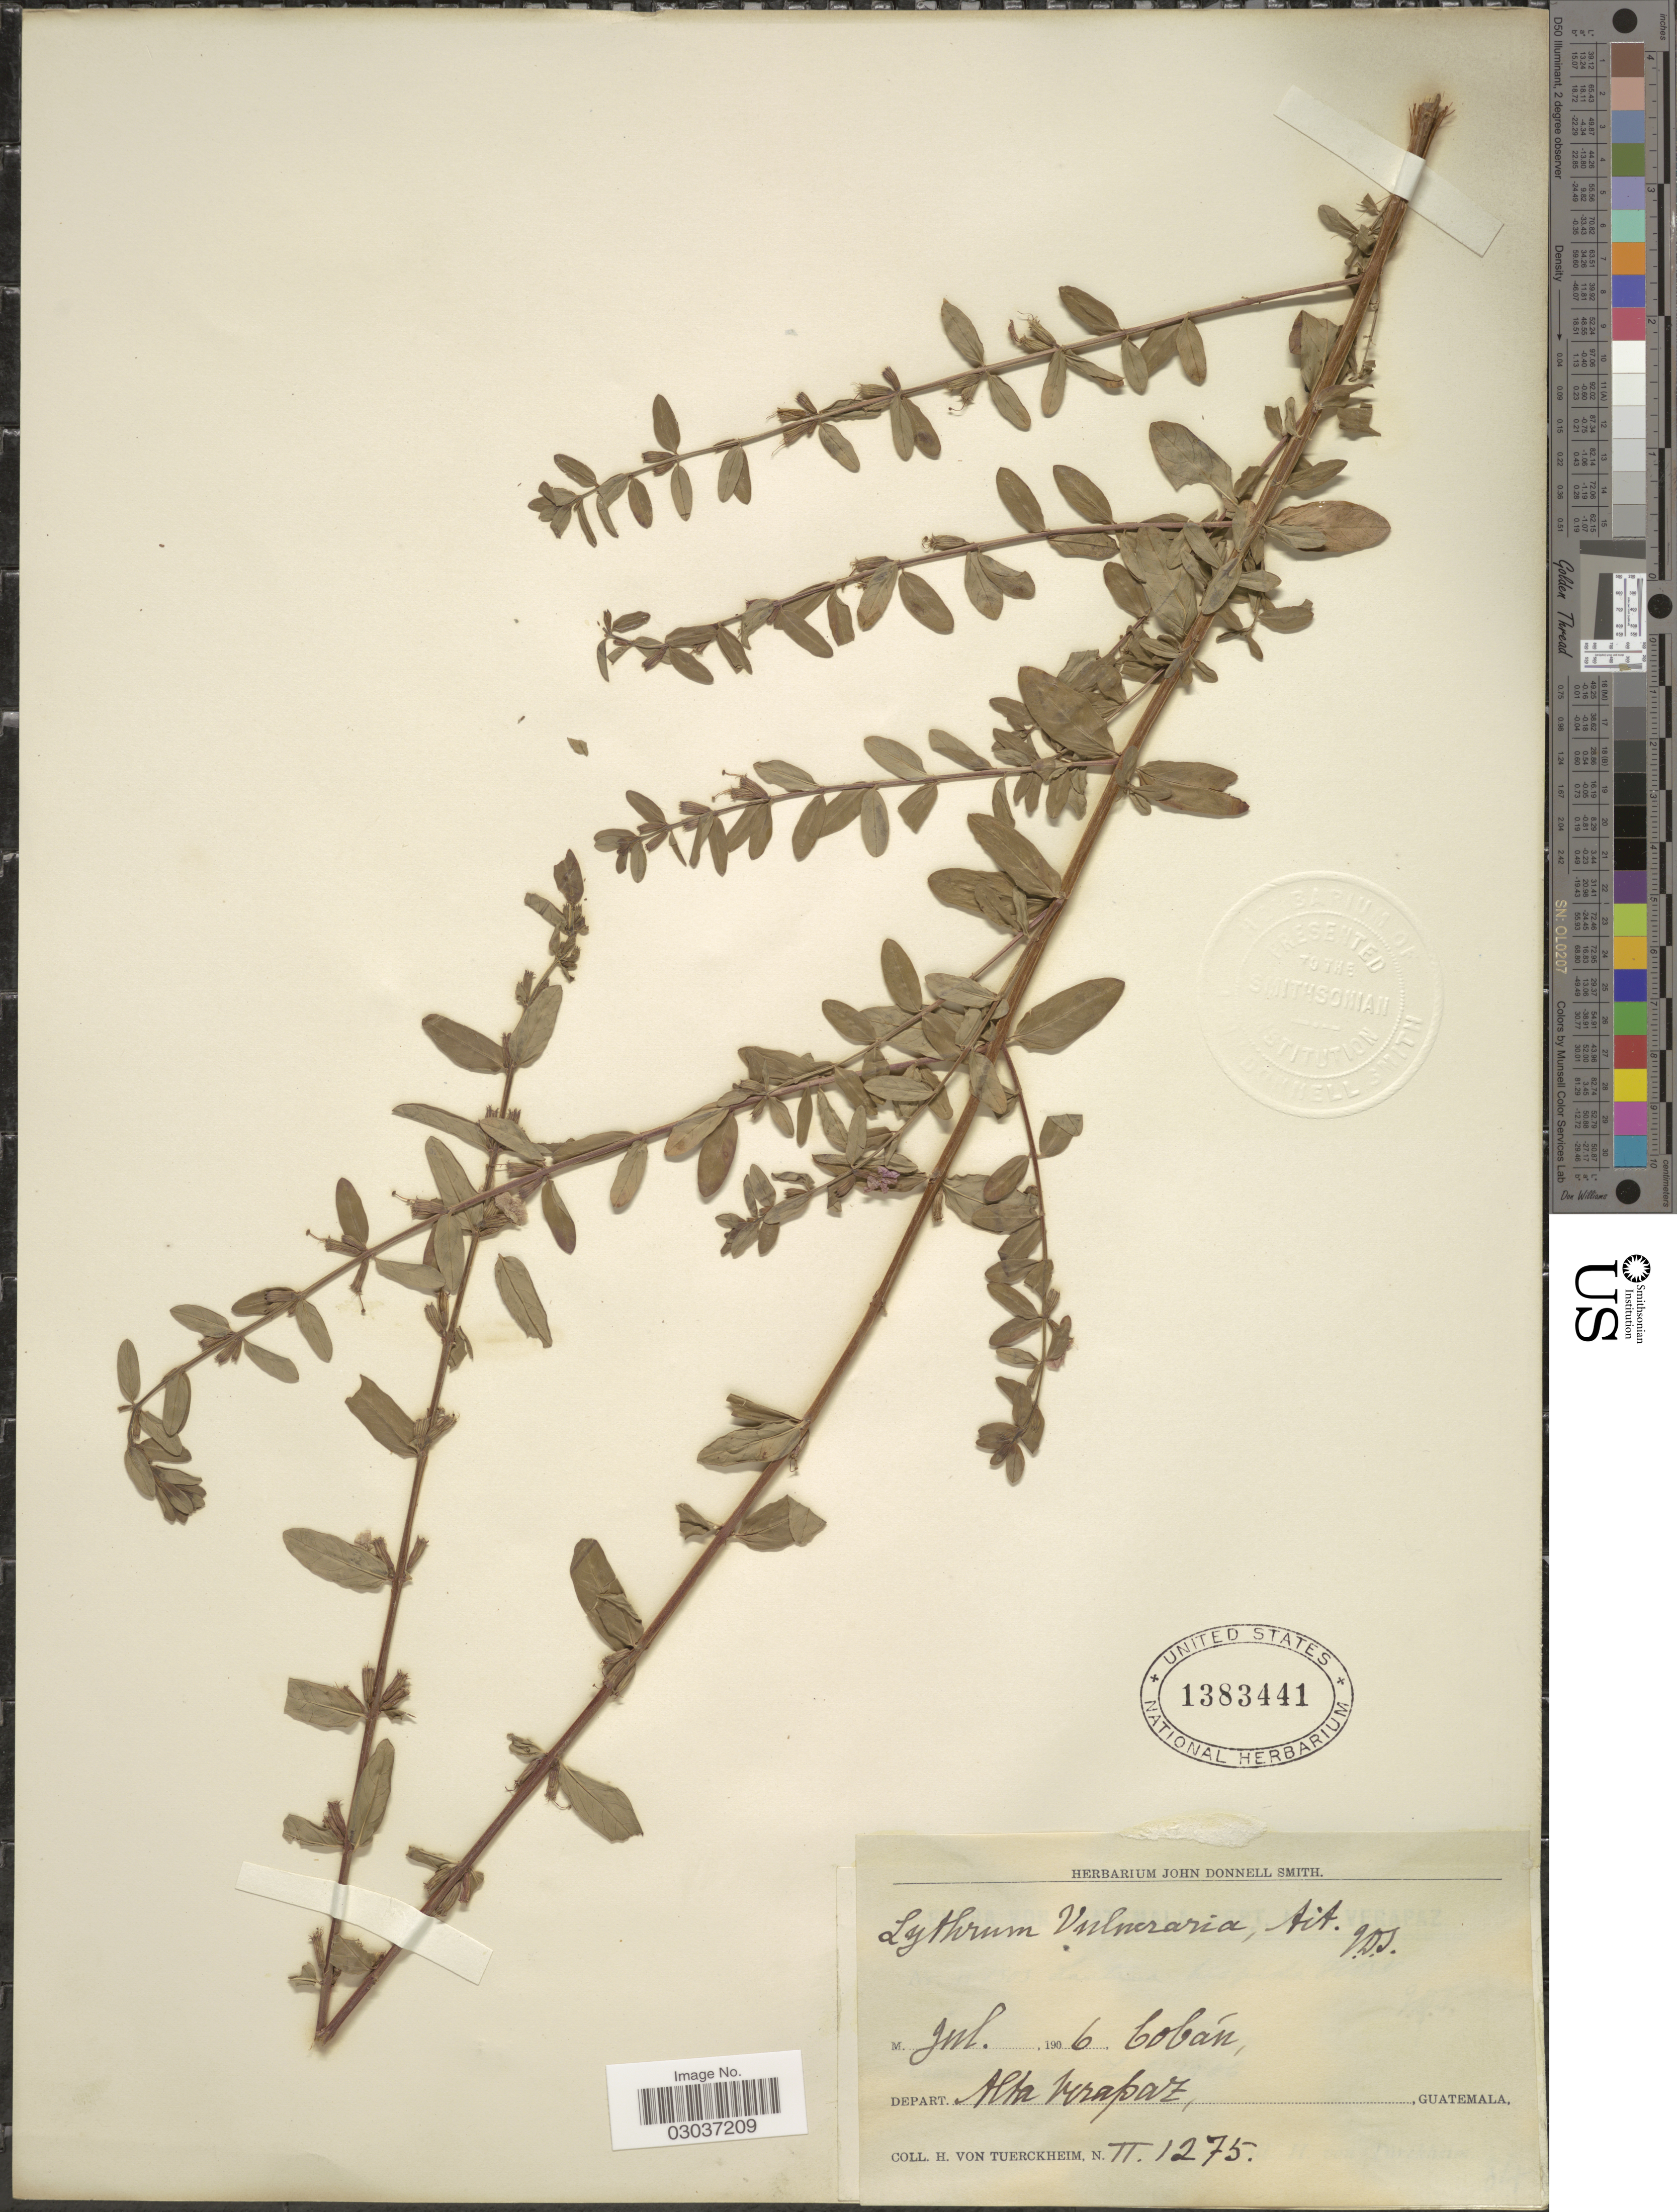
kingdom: Plantae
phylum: Tracheophyta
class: Magnoliopsida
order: Myrtales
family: Lythraceae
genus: Lythrum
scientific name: Lythrum vulneraria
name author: Aiton ex Schrank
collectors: H. von Türckheim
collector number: II1275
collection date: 1906-07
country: Guatemala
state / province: Alta Verapaz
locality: Cobán, Depart. Alta Verapaz.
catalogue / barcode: US 1383441